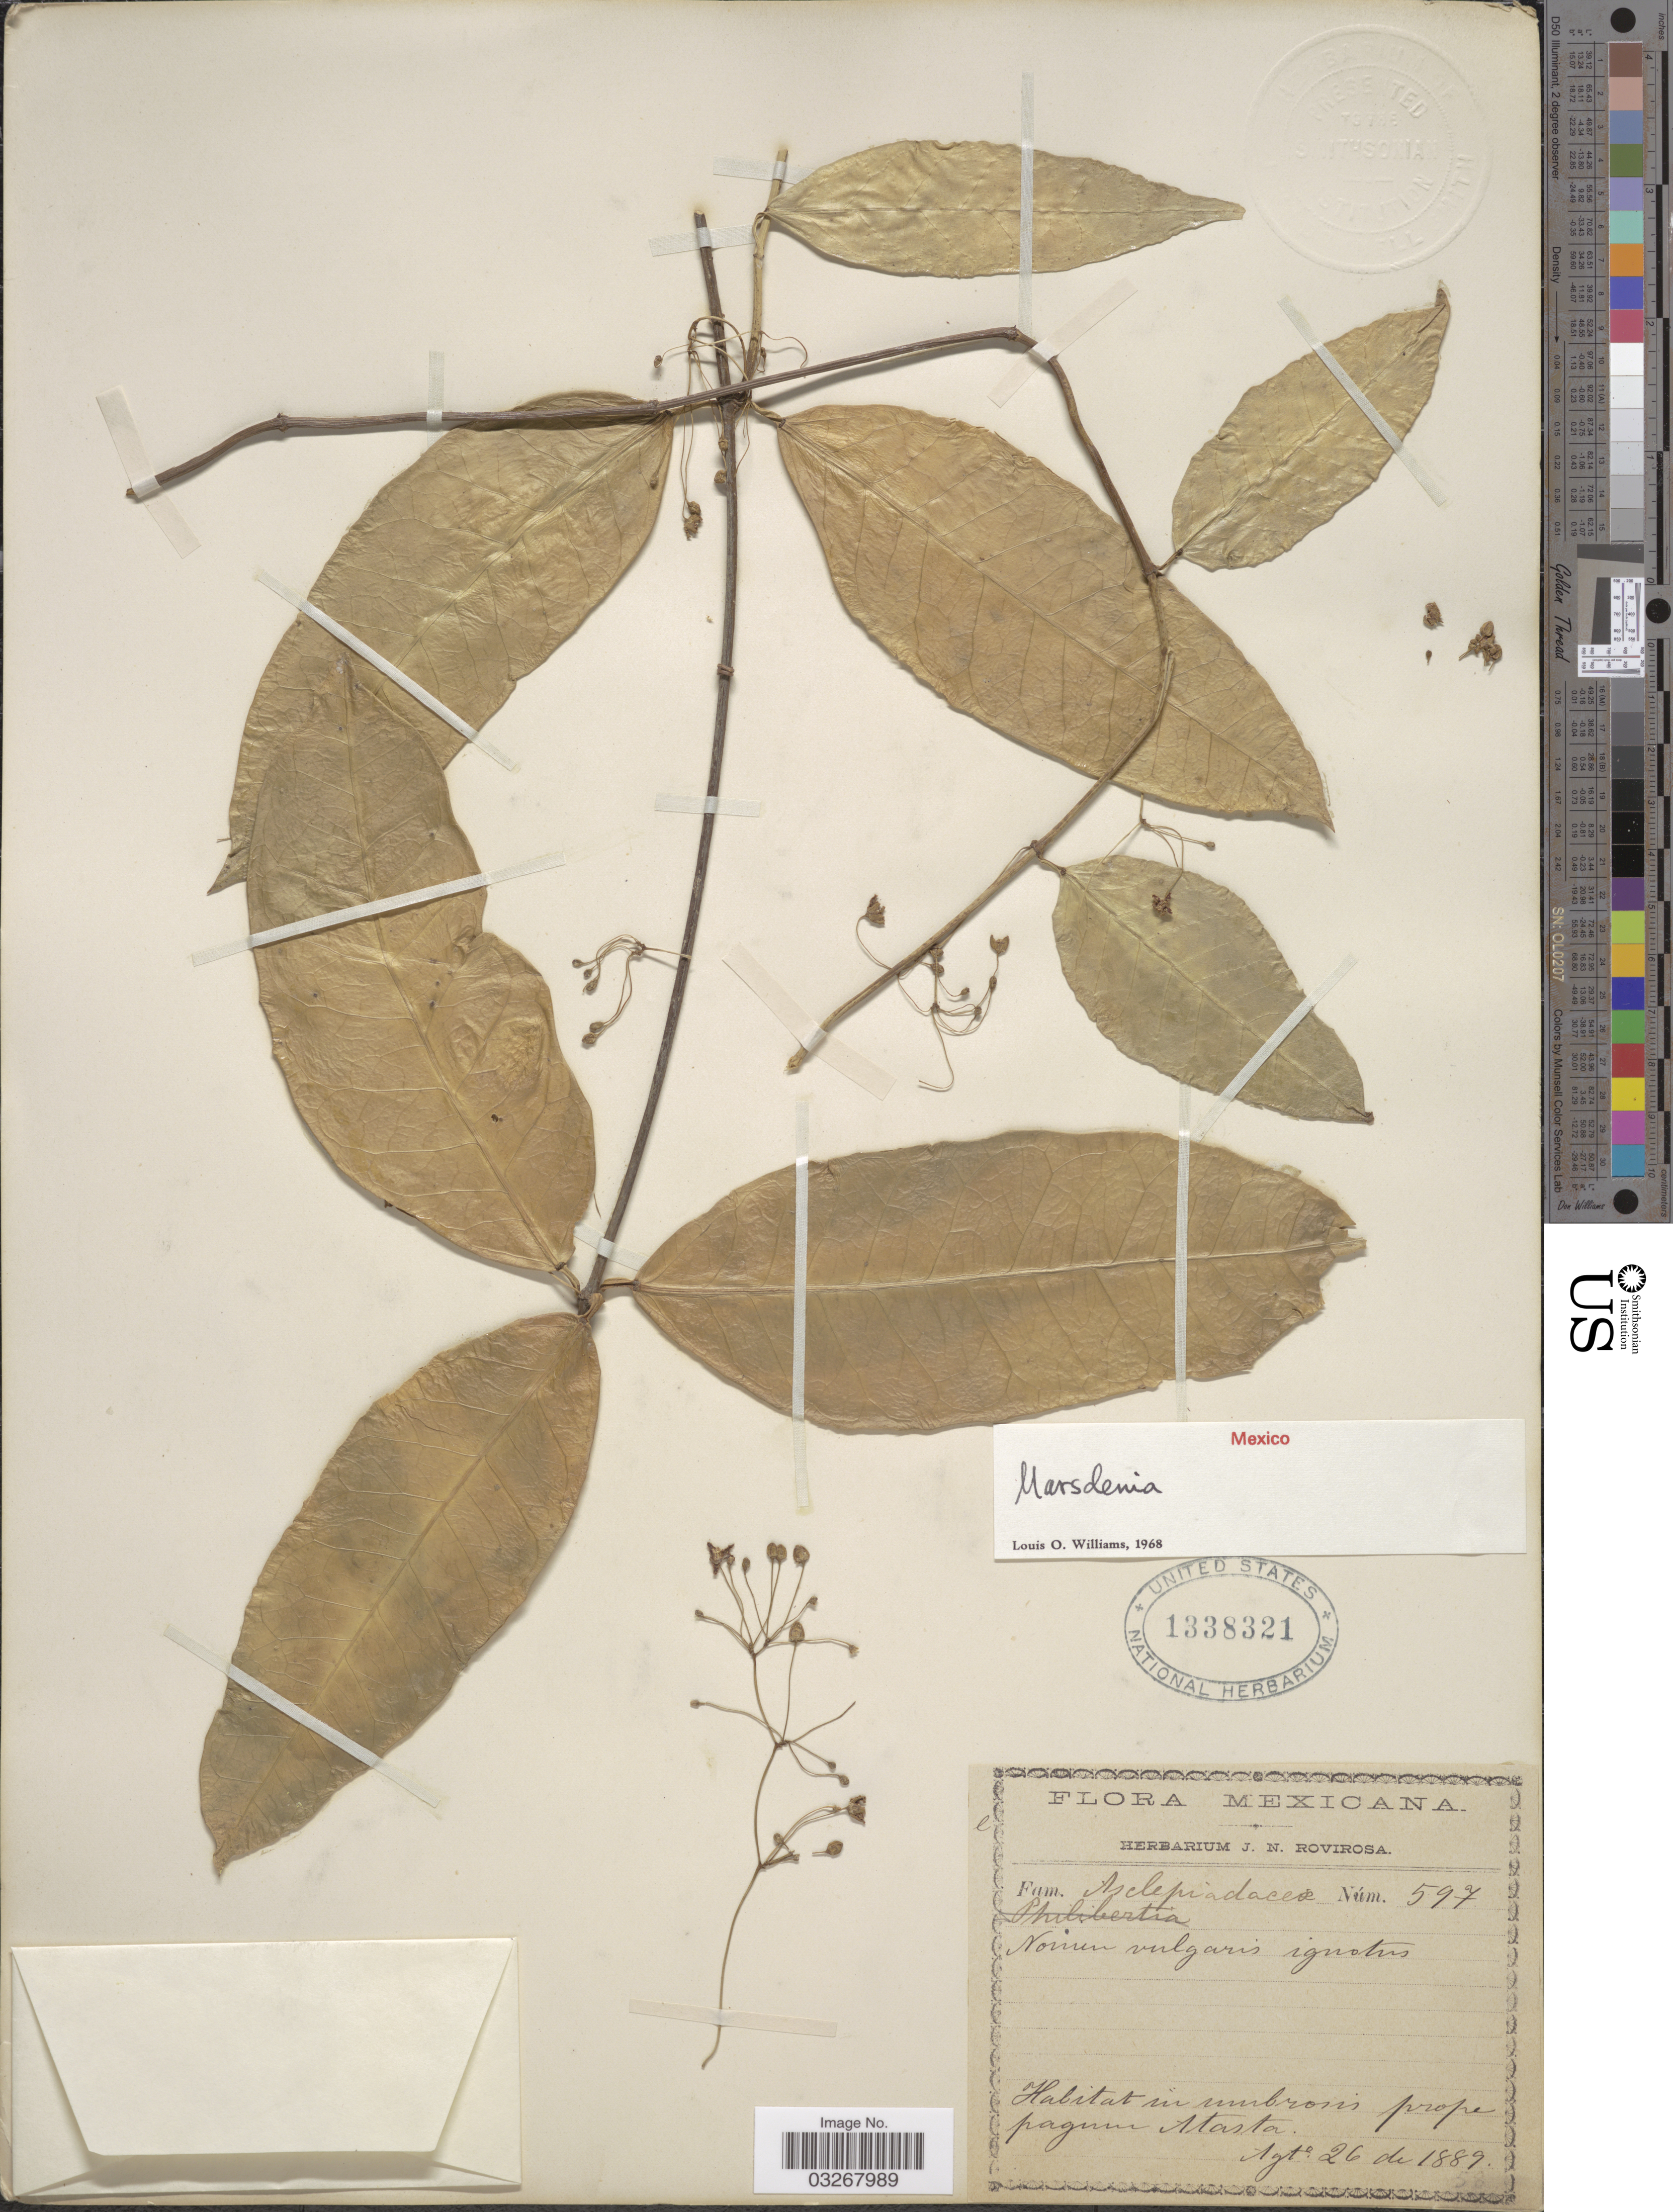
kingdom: Plantae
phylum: Tracheophyta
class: Magnoliopsida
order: Gentianales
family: Apocynaceae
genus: Marsdenia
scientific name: Marsdenia sp.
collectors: ex herb. J. N. Rovirosa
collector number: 597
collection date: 1889-08-26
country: Mexico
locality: In umbrosis prope pagum Atasta.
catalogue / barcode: US 1338321